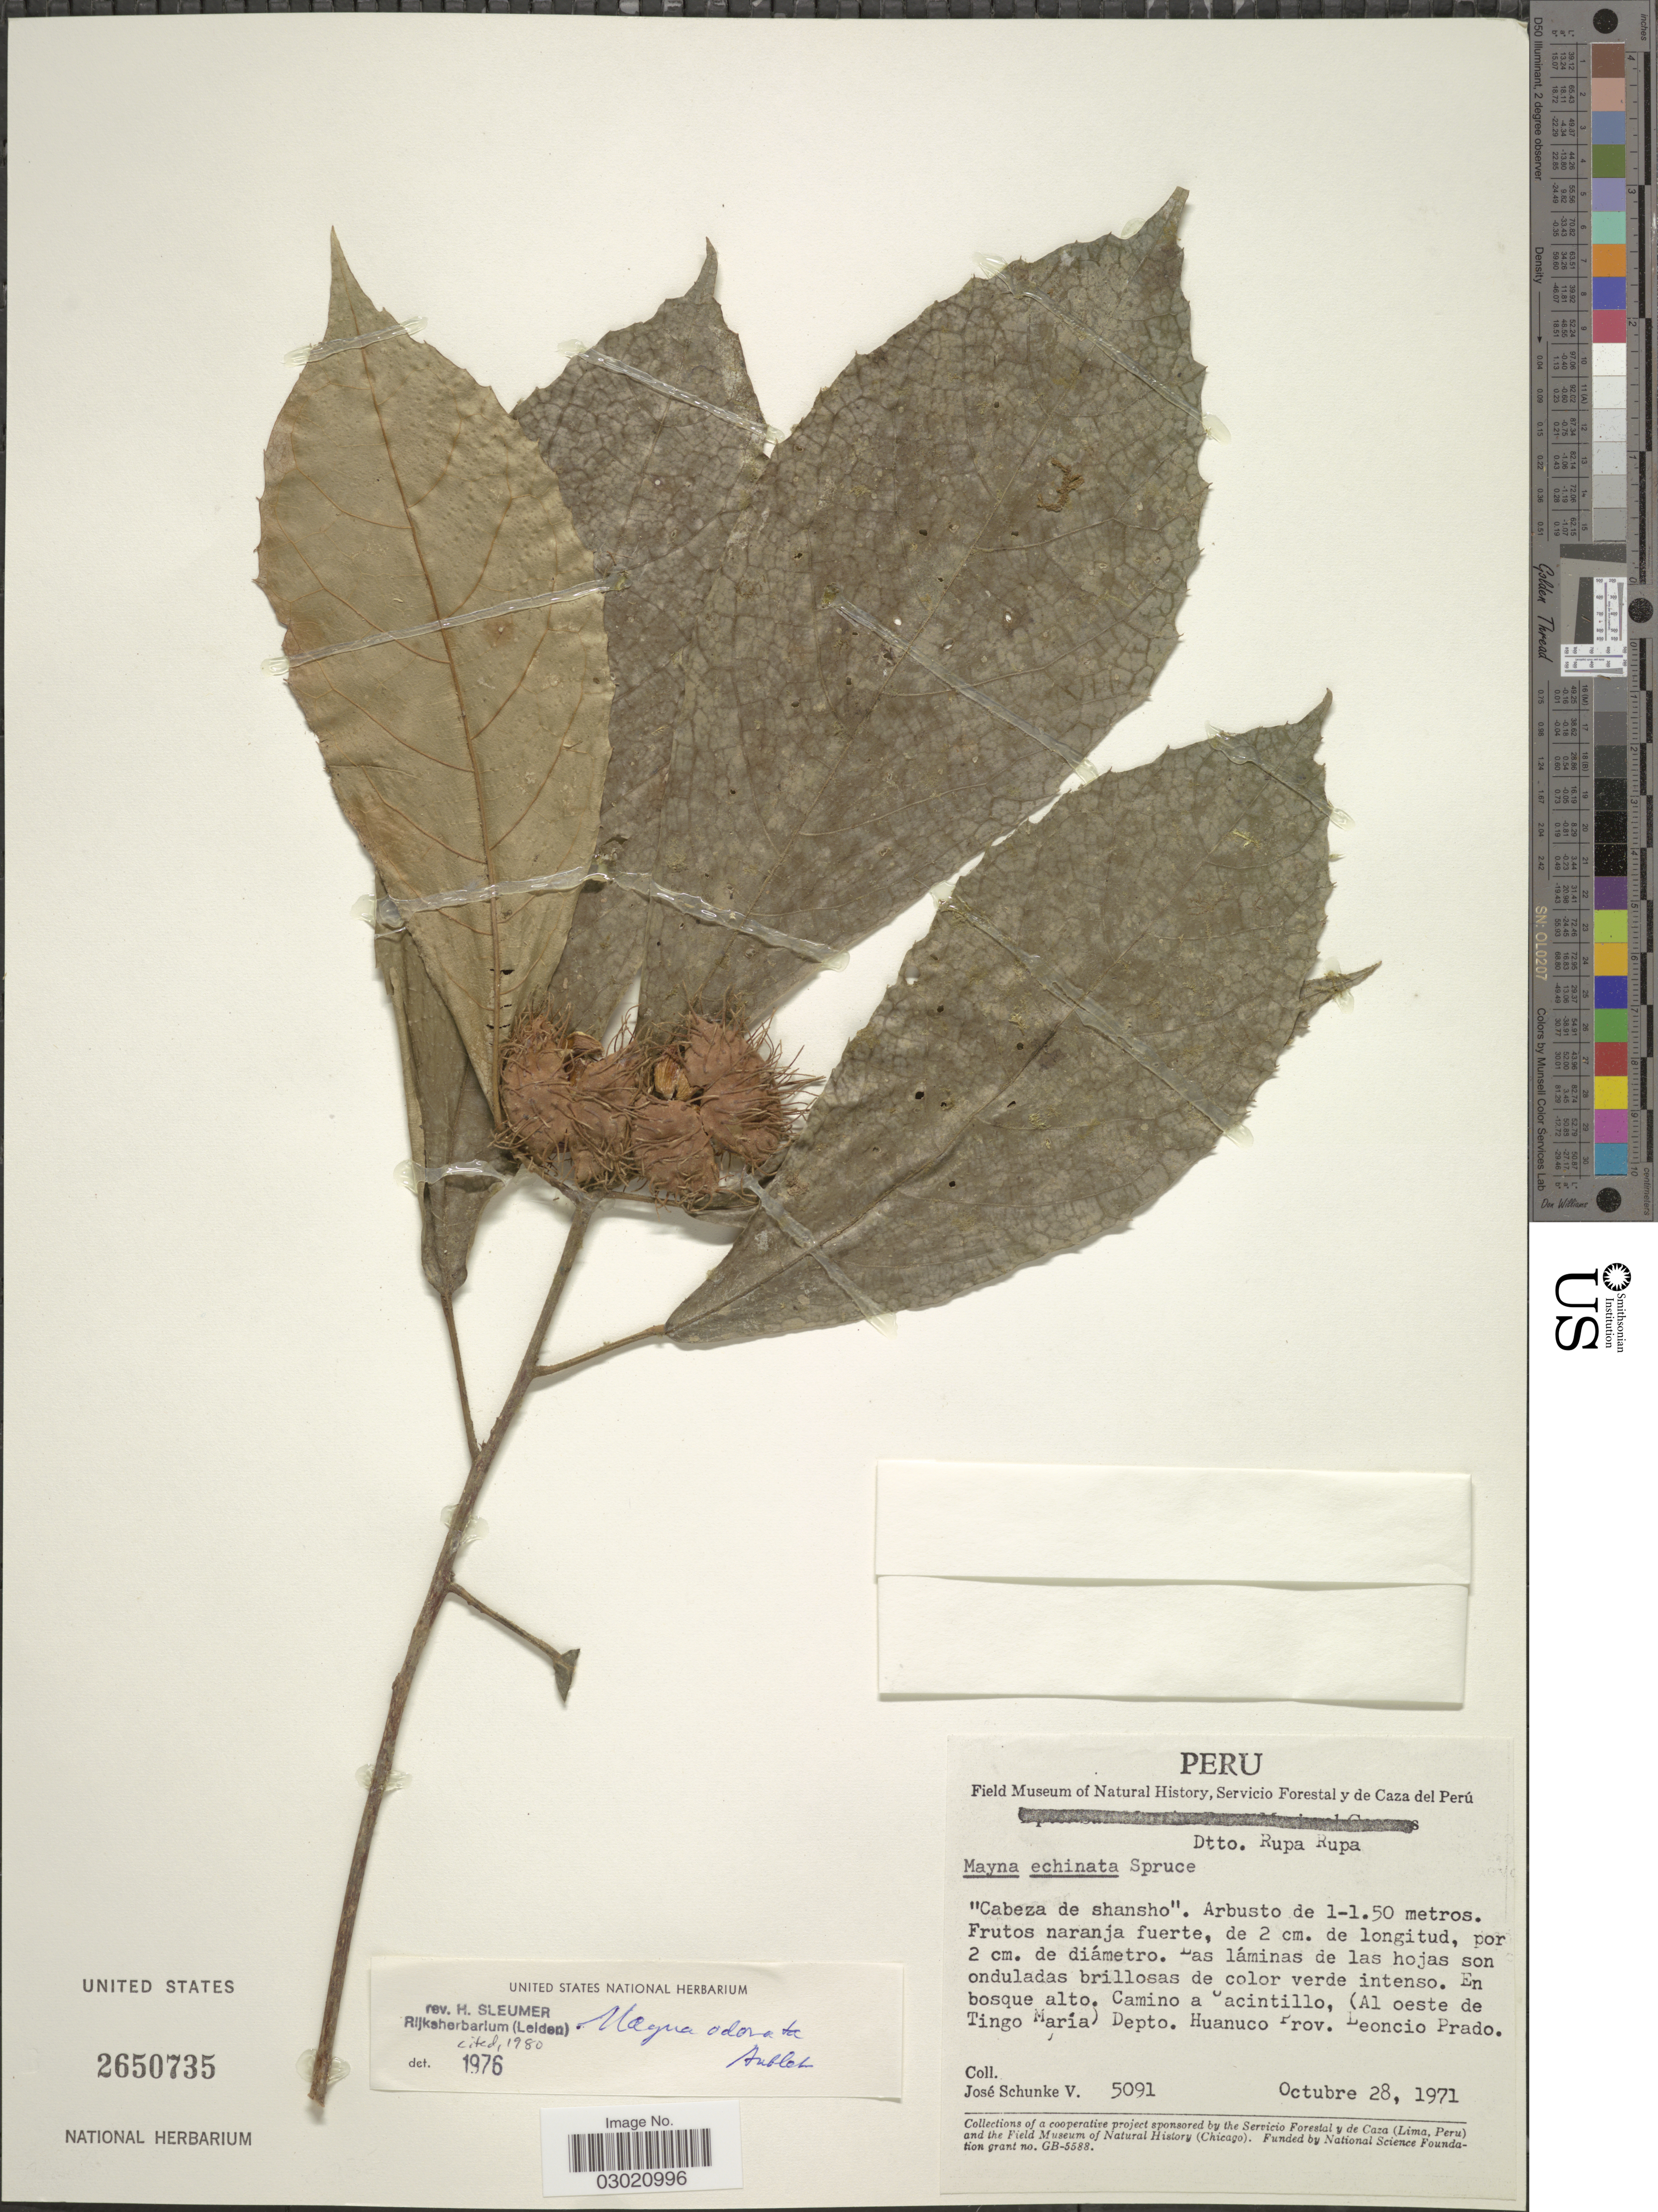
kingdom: Plantae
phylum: Tracheophyta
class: Magnoliopsida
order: Malpighiales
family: Achariaceae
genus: Mayna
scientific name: Mayna odorata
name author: Aubl.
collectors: J. Schunke Vigo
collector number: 5091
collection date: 1971-10-28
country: Peru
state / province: Huánuco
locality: Dtto. Rupa Rupa. Camino a Jacintillo, (Al oeste de Tingo María) Depto. Huanuco Prov. Leoncio Prado.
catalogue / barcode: US 2650735